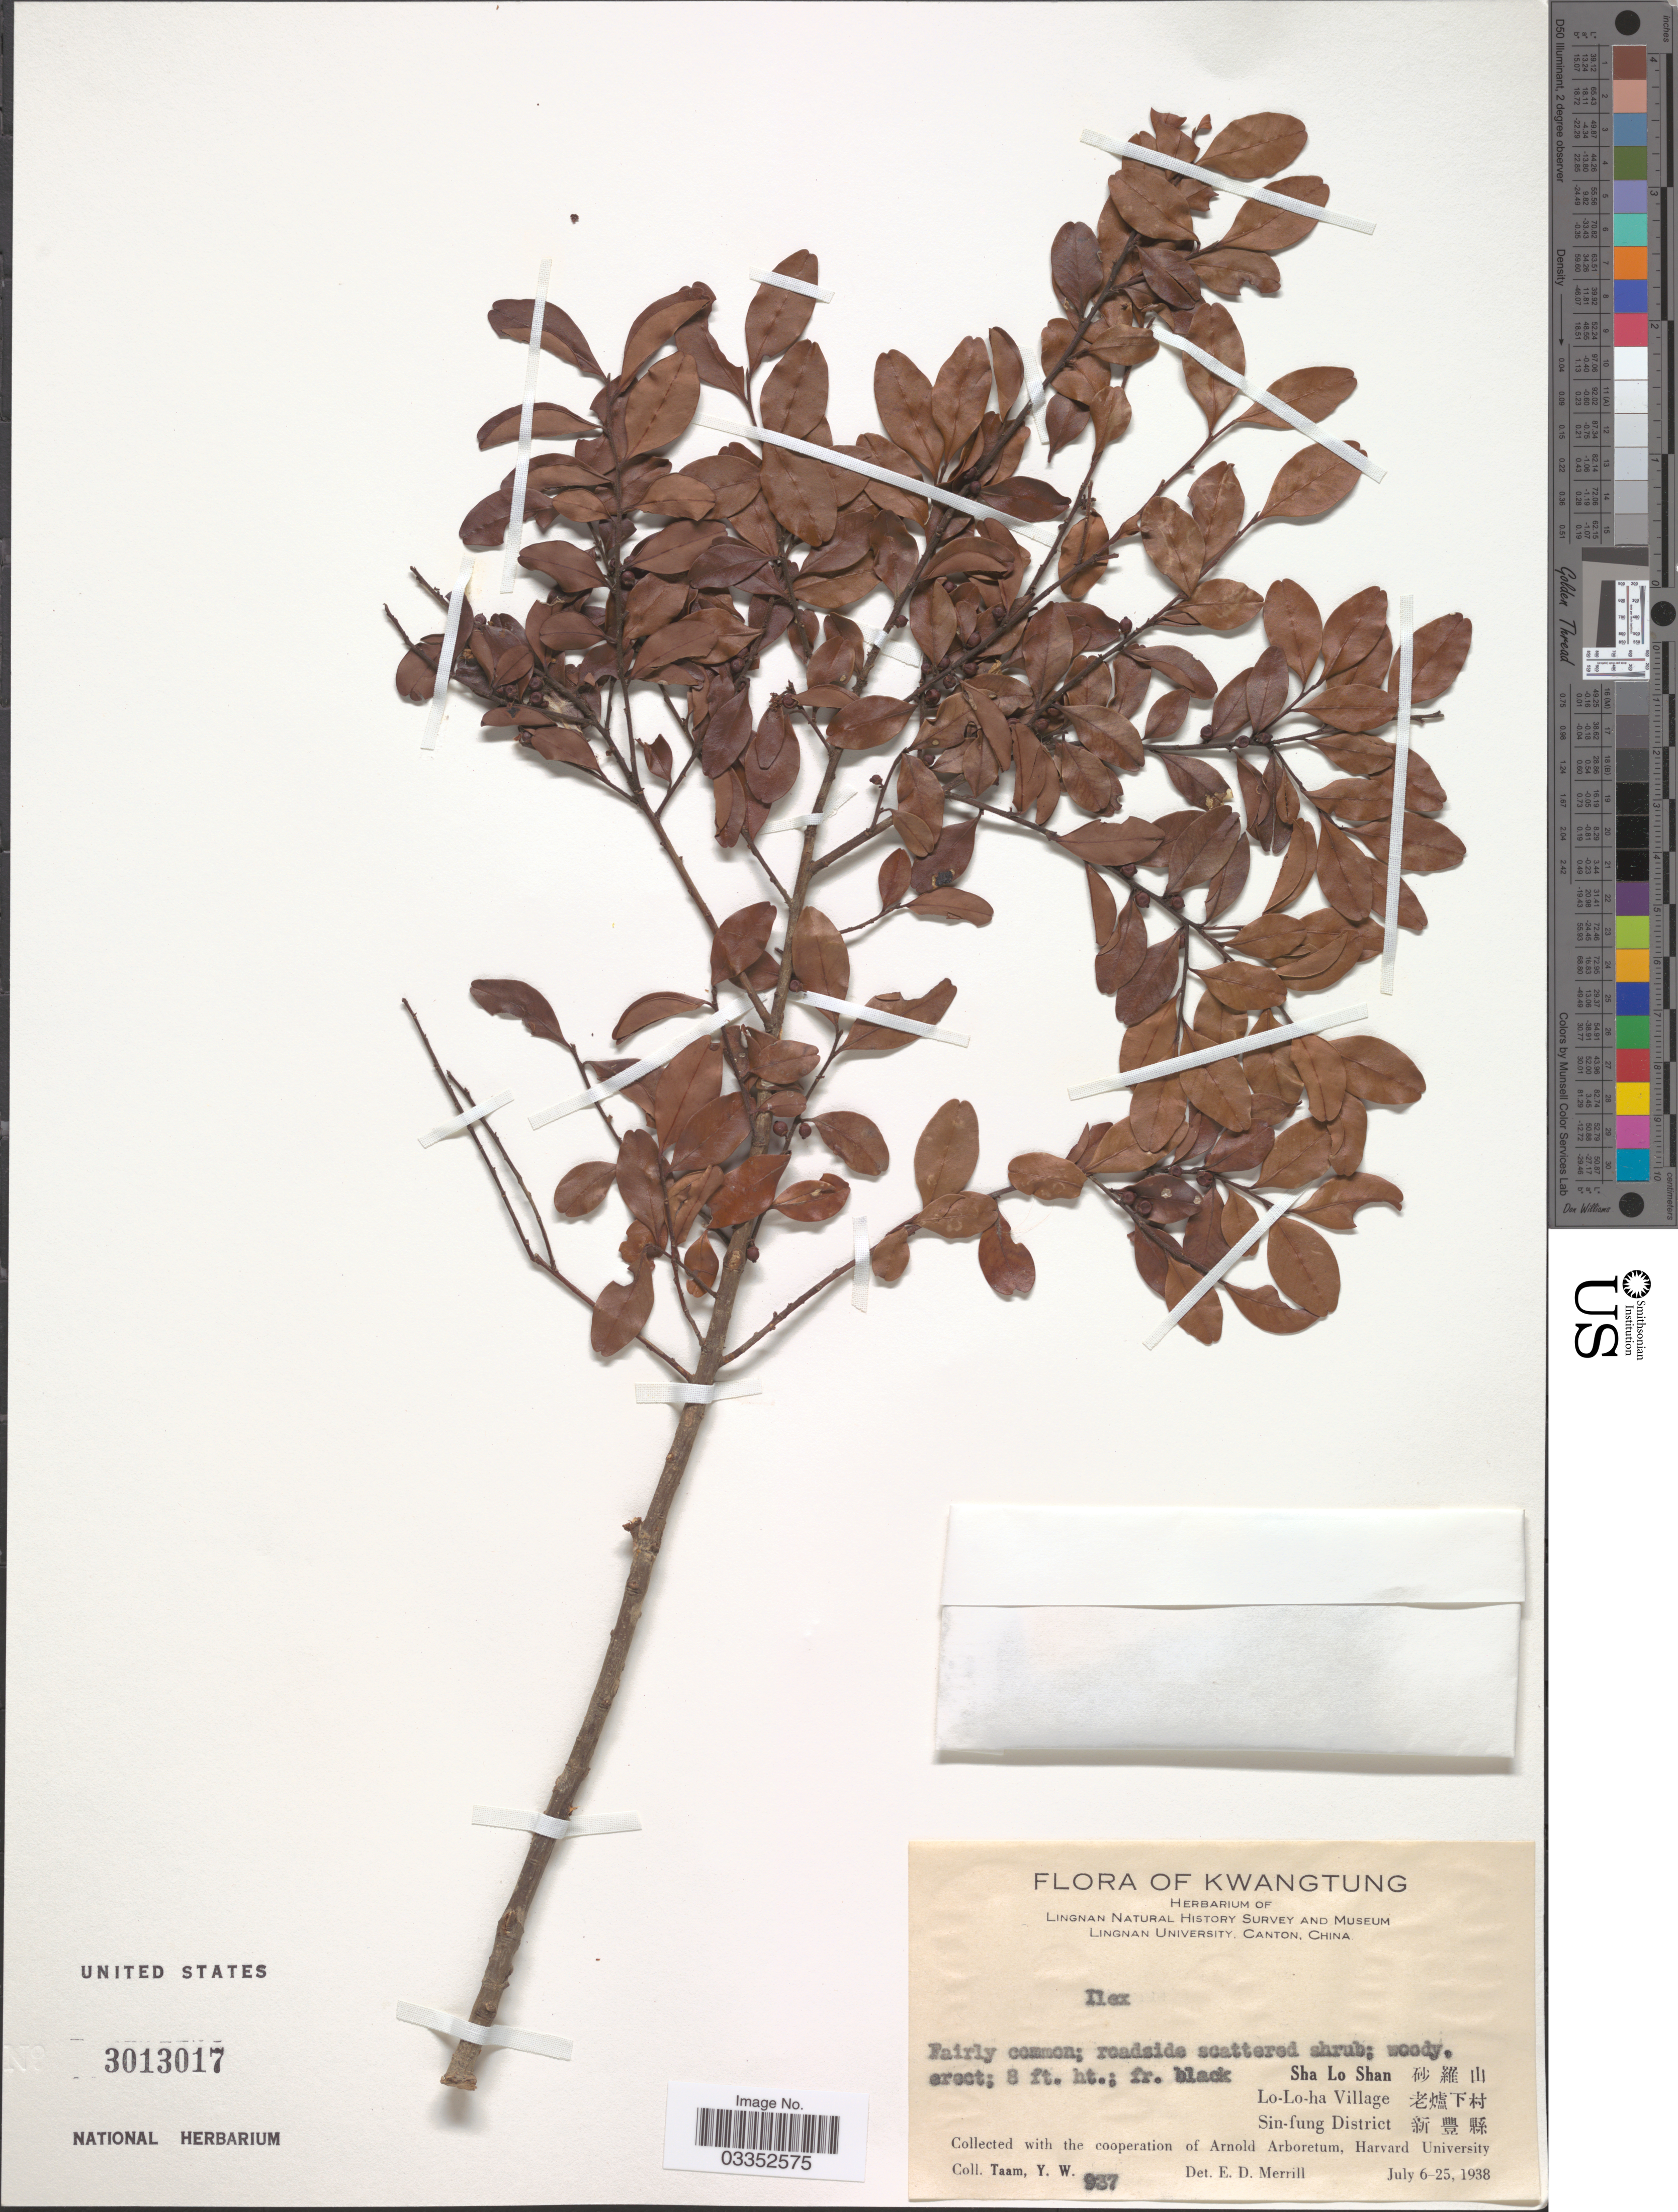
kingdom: Plantae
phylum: Tracheophyta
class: Magnoliopsida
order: Aquifoliales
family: Aquifoliaceae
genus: Ilex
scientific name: Ilex sp.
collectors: Y. W. Taam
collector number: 937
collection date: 1938-07-06/1938-07-25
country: China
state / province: Guangdong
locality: Kwangtung, Sha Lo Shan X, Lo-Lo-ha Village X, Sin-fung District X.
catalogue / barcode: US 3013017